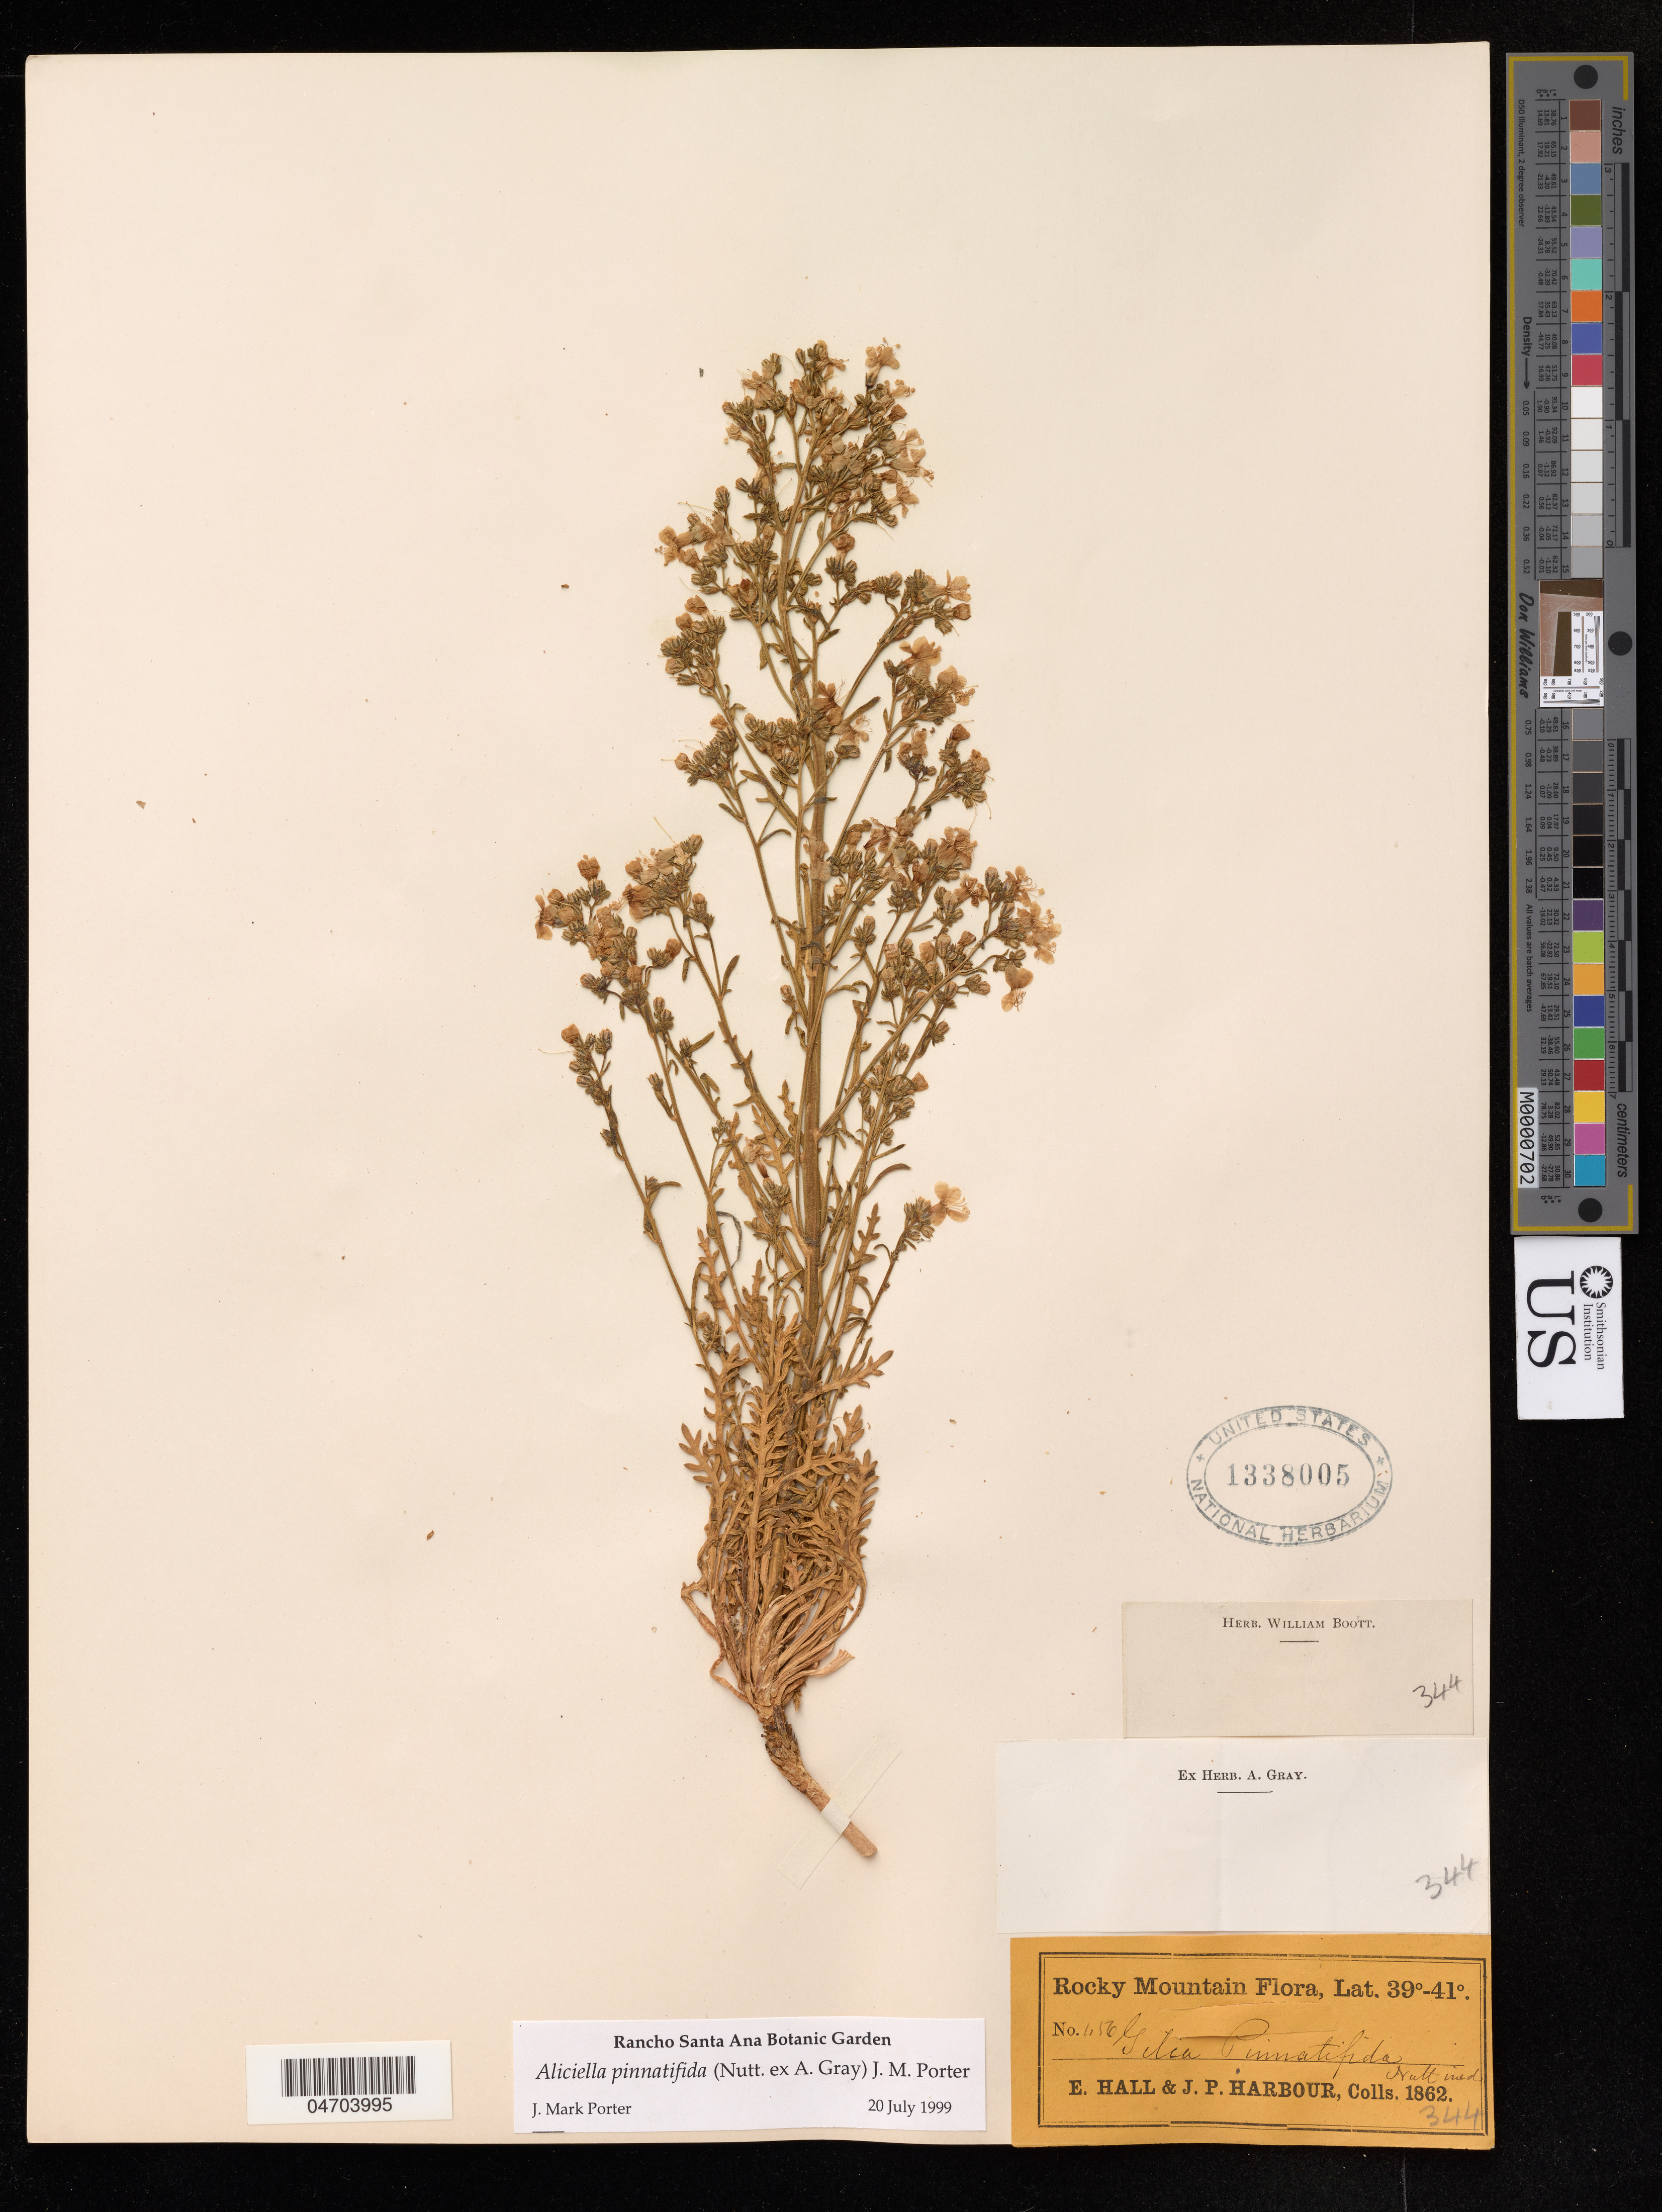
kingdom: Plantae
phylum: Tracheophyta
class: Magnoliopsida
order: Ericales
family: Polemoniaceae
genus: Aliciella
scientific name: Aliciella pinnatifida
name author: (Nutt. ex A. Gray) J.M. Porter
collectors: E. Hall & J. Harbour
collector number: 1156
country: United States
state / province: Colorado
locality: Rocky Mountain Flora.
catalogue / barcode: US 1338005